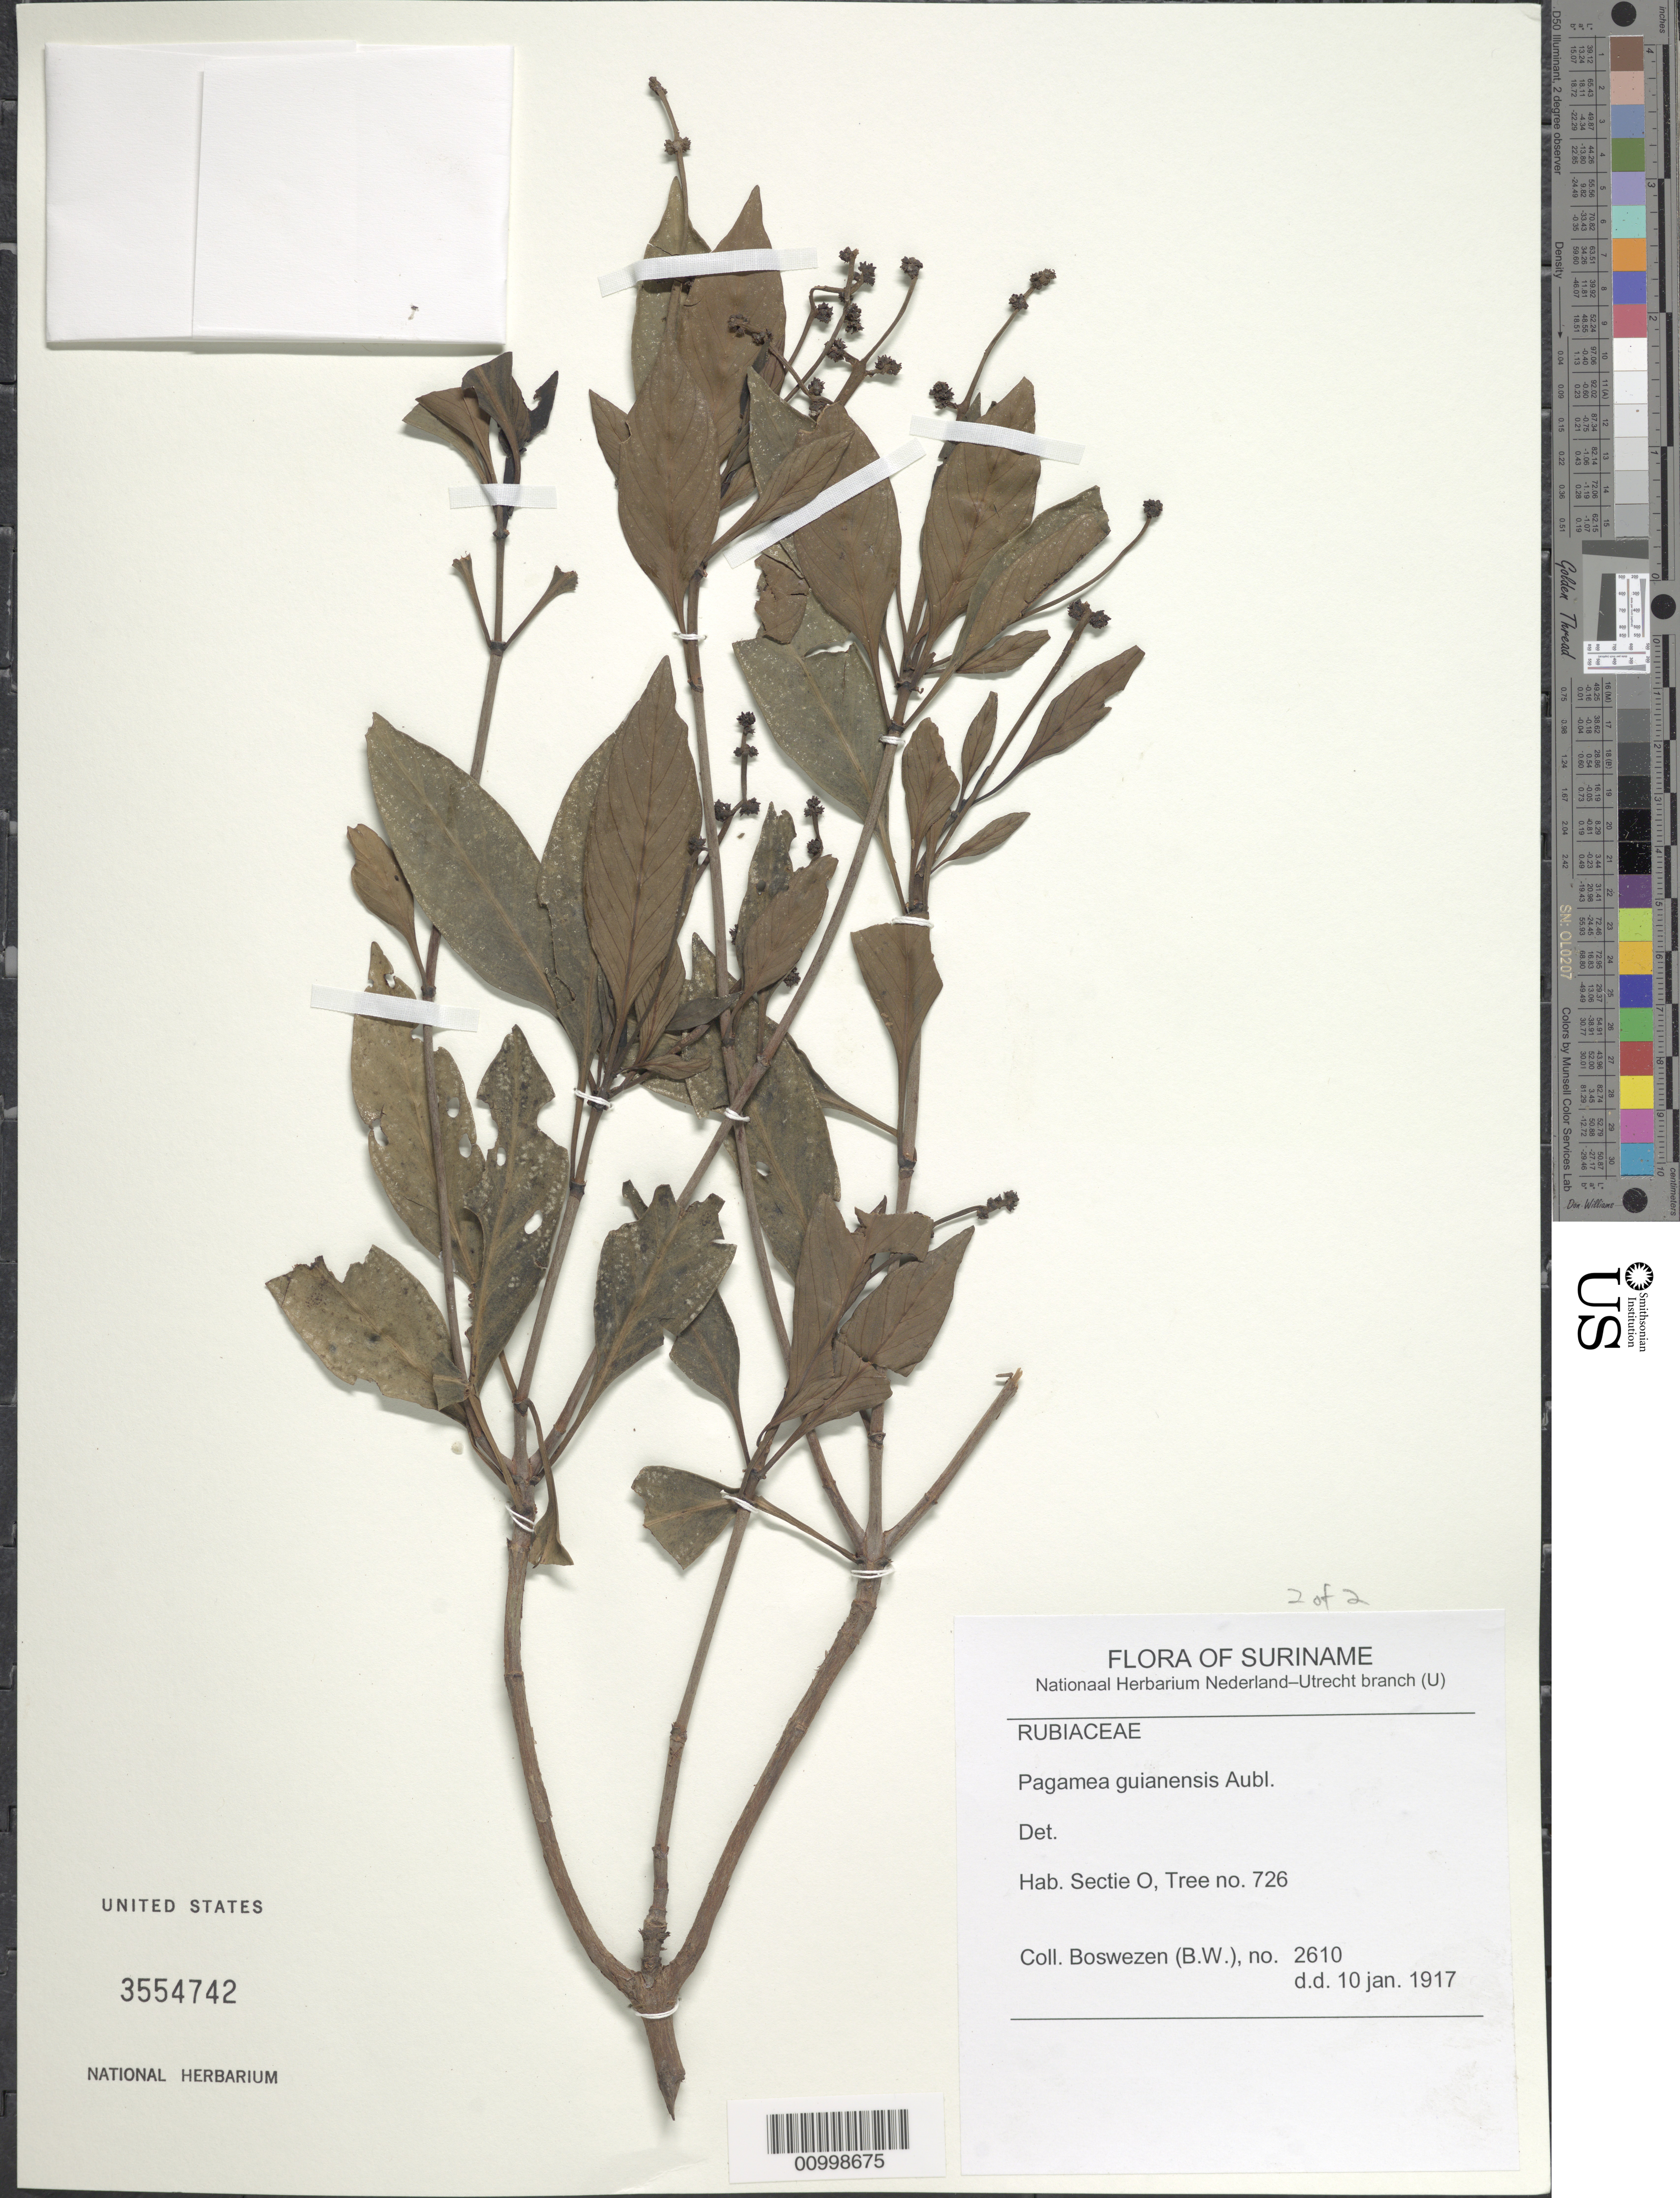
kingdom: Plantae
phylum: Tracheophyta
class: Magnoliopsida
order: Gentianales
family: Rubiaceae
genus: Pagamea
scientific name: Pagamea guianensis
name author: Aubl.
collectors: W. Boswezen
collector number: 2610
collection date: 1917-01-10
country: Suriname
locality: Sectoe O, Tree no. 726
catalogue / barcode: US 3554742